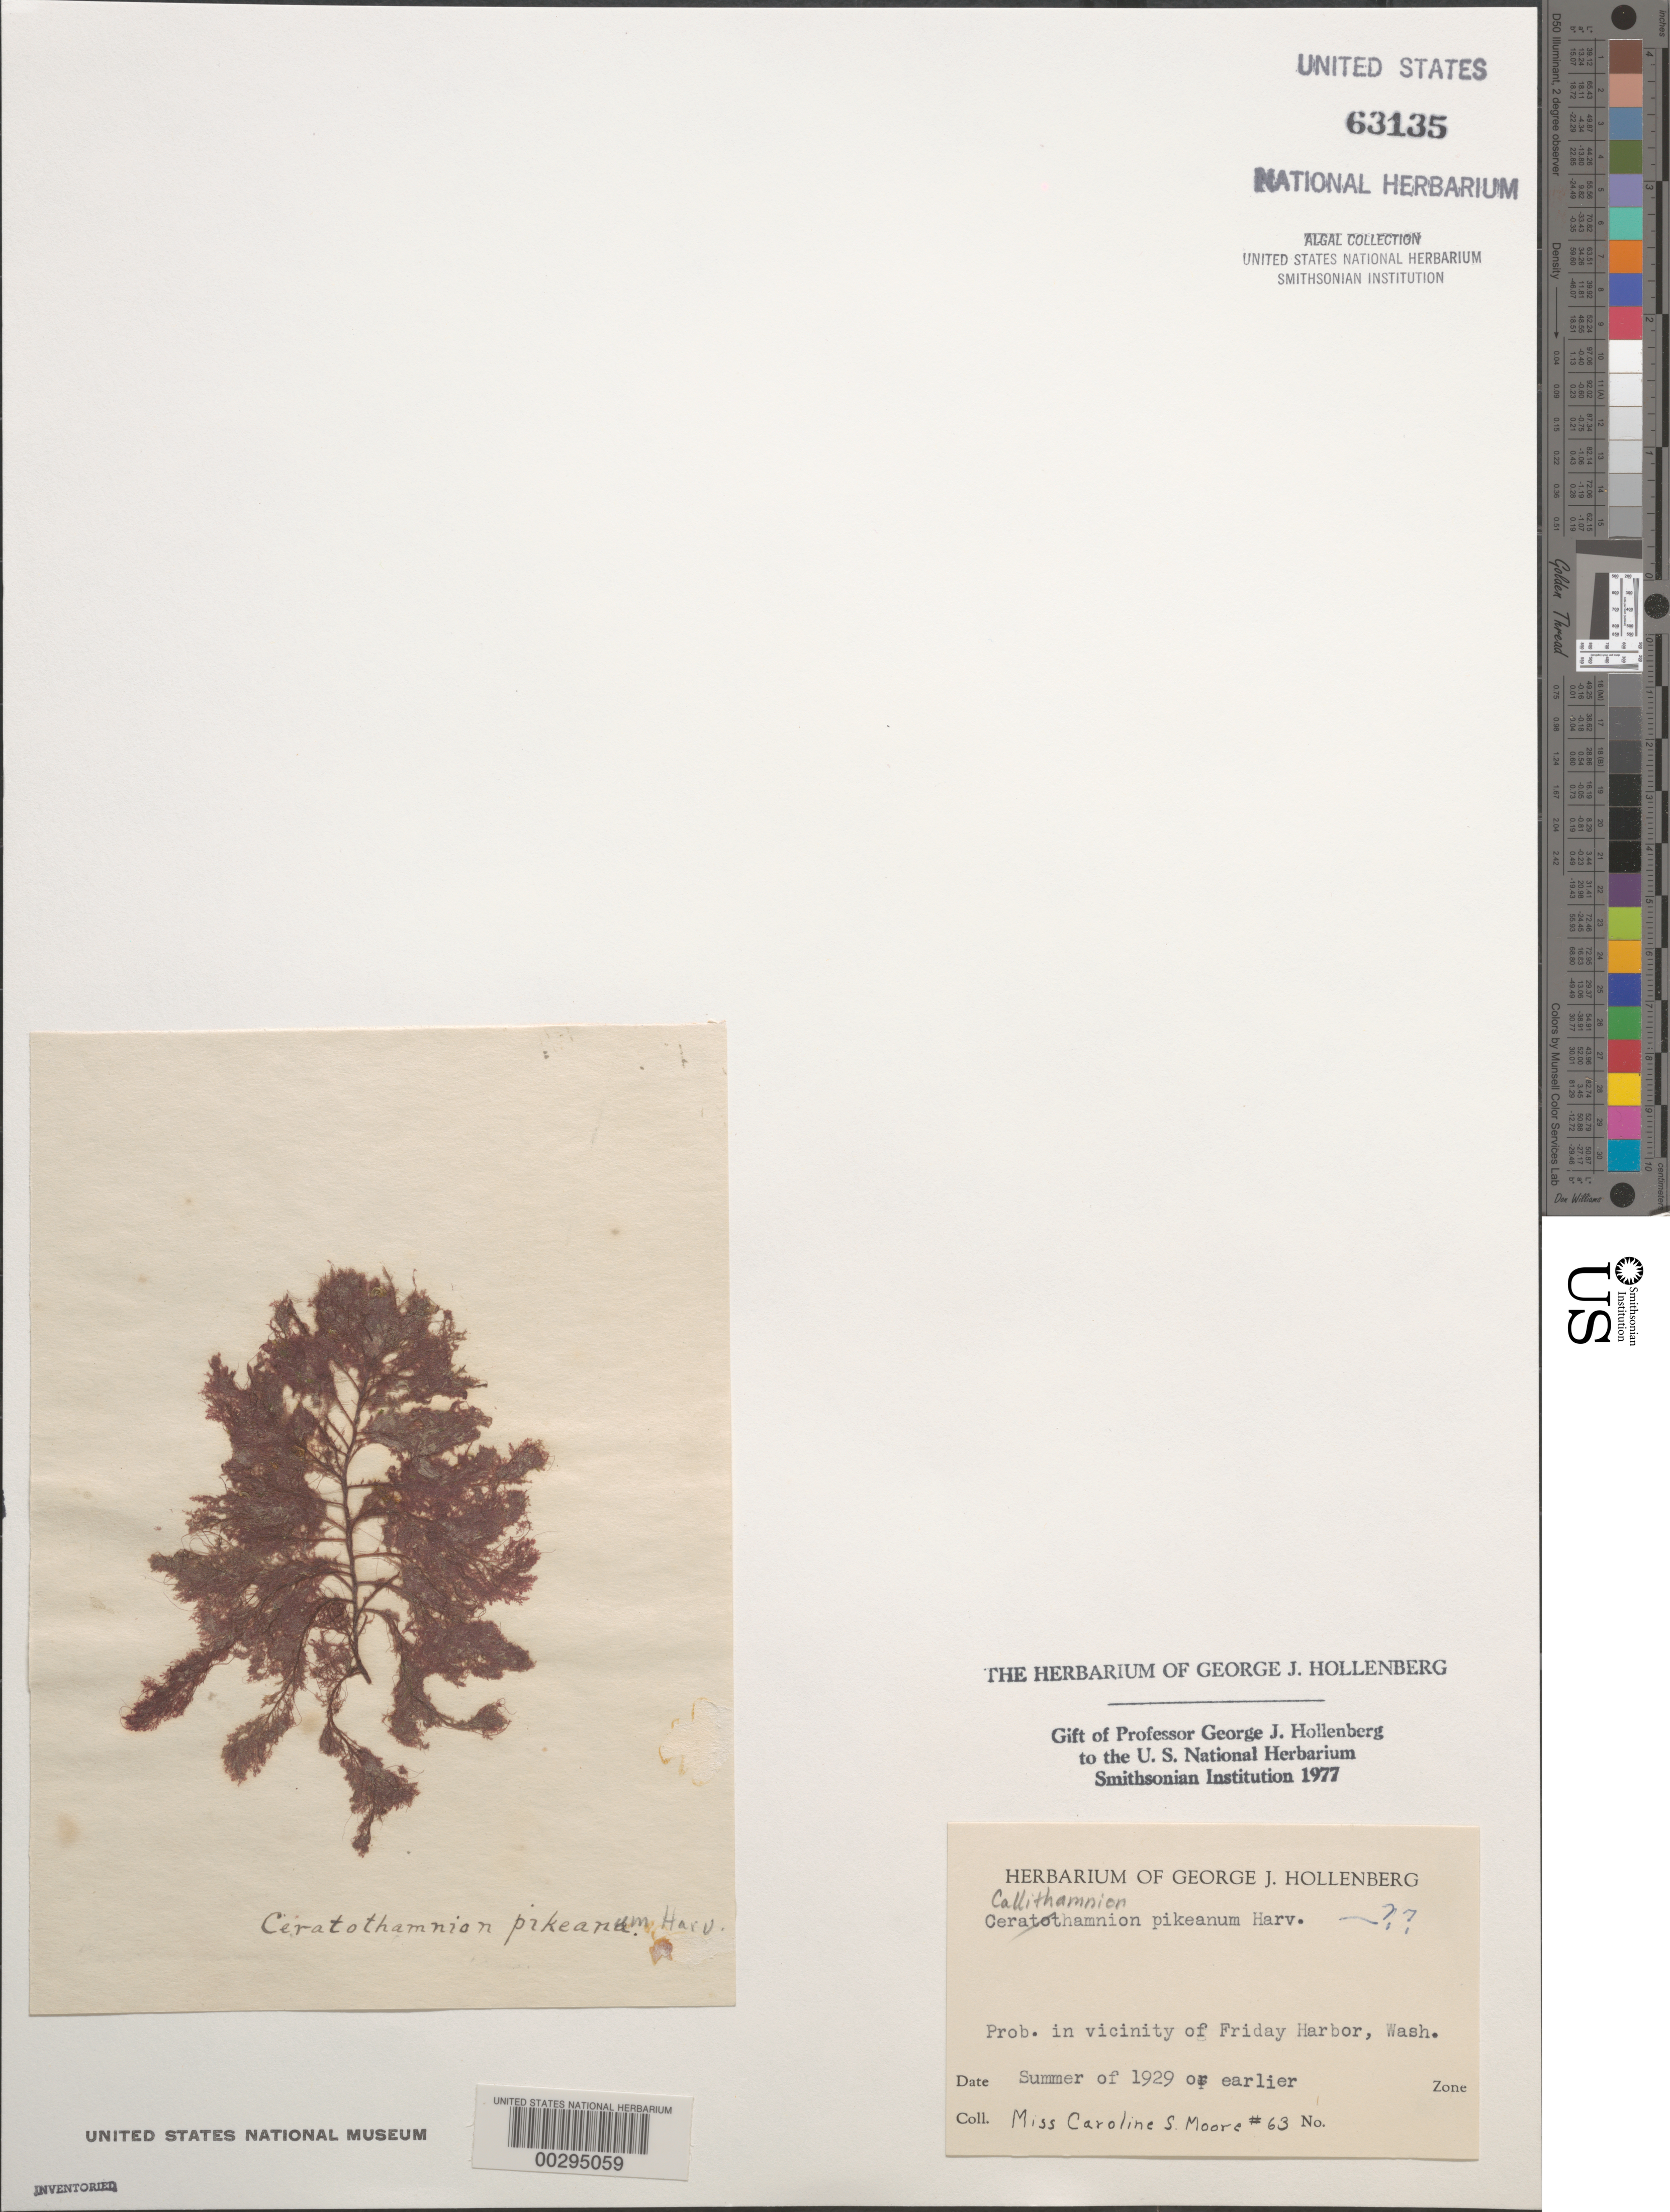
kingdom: Plantae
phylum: Rhodophyta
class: Florideophyceae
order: Ceramiales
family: Callithamniaceae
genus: Callithamnion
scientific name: Callithamnion pikeanum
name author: Harv.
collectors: C. Moore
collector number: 63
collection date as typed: Sum 1929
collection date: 1929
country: United States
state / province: Washington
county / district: San Juan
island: San Juan Island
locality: Probably Friday Harbor area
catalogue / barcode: US 63135